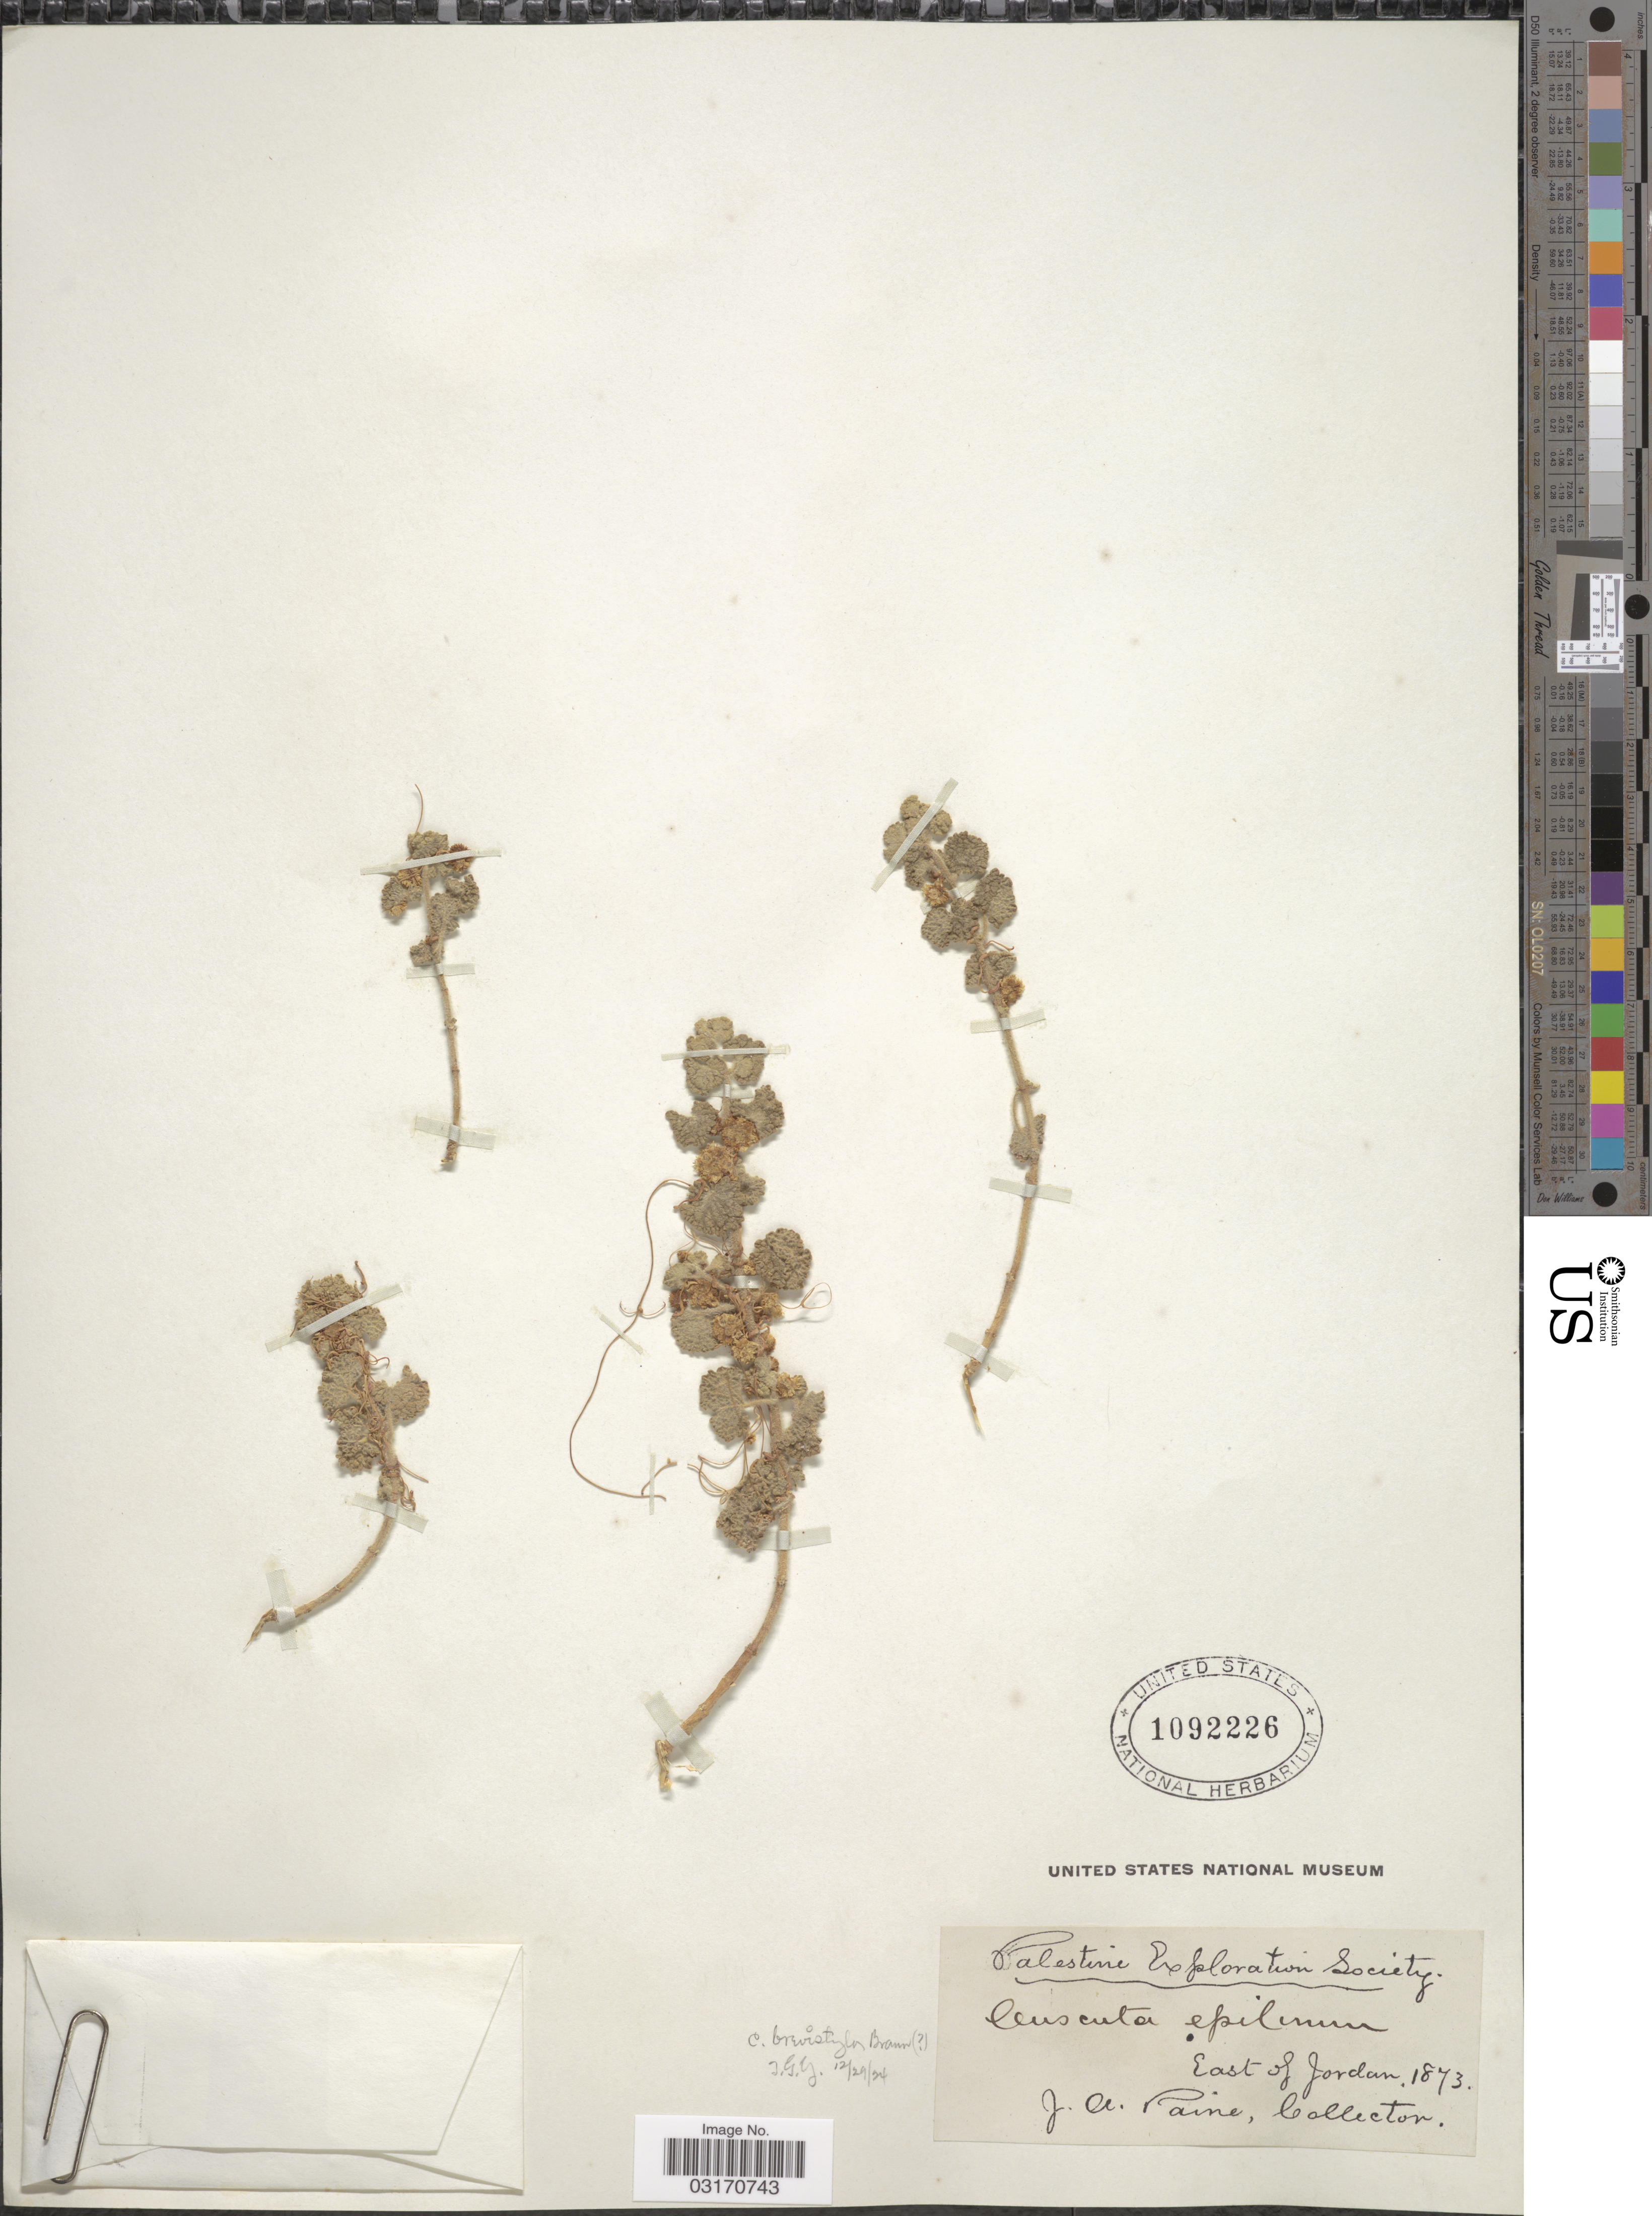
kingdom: Plantae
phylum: Tracheophyta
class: Magnoliopsida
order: Solanales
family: Convolvulaceae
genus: Cuscuta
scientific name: Cuscuta brevistyla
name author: A. Braun ex A. Rich.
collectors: J. A. Paine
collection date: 1873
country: Jordan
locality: East of Jordan.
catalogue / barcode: US 1092226